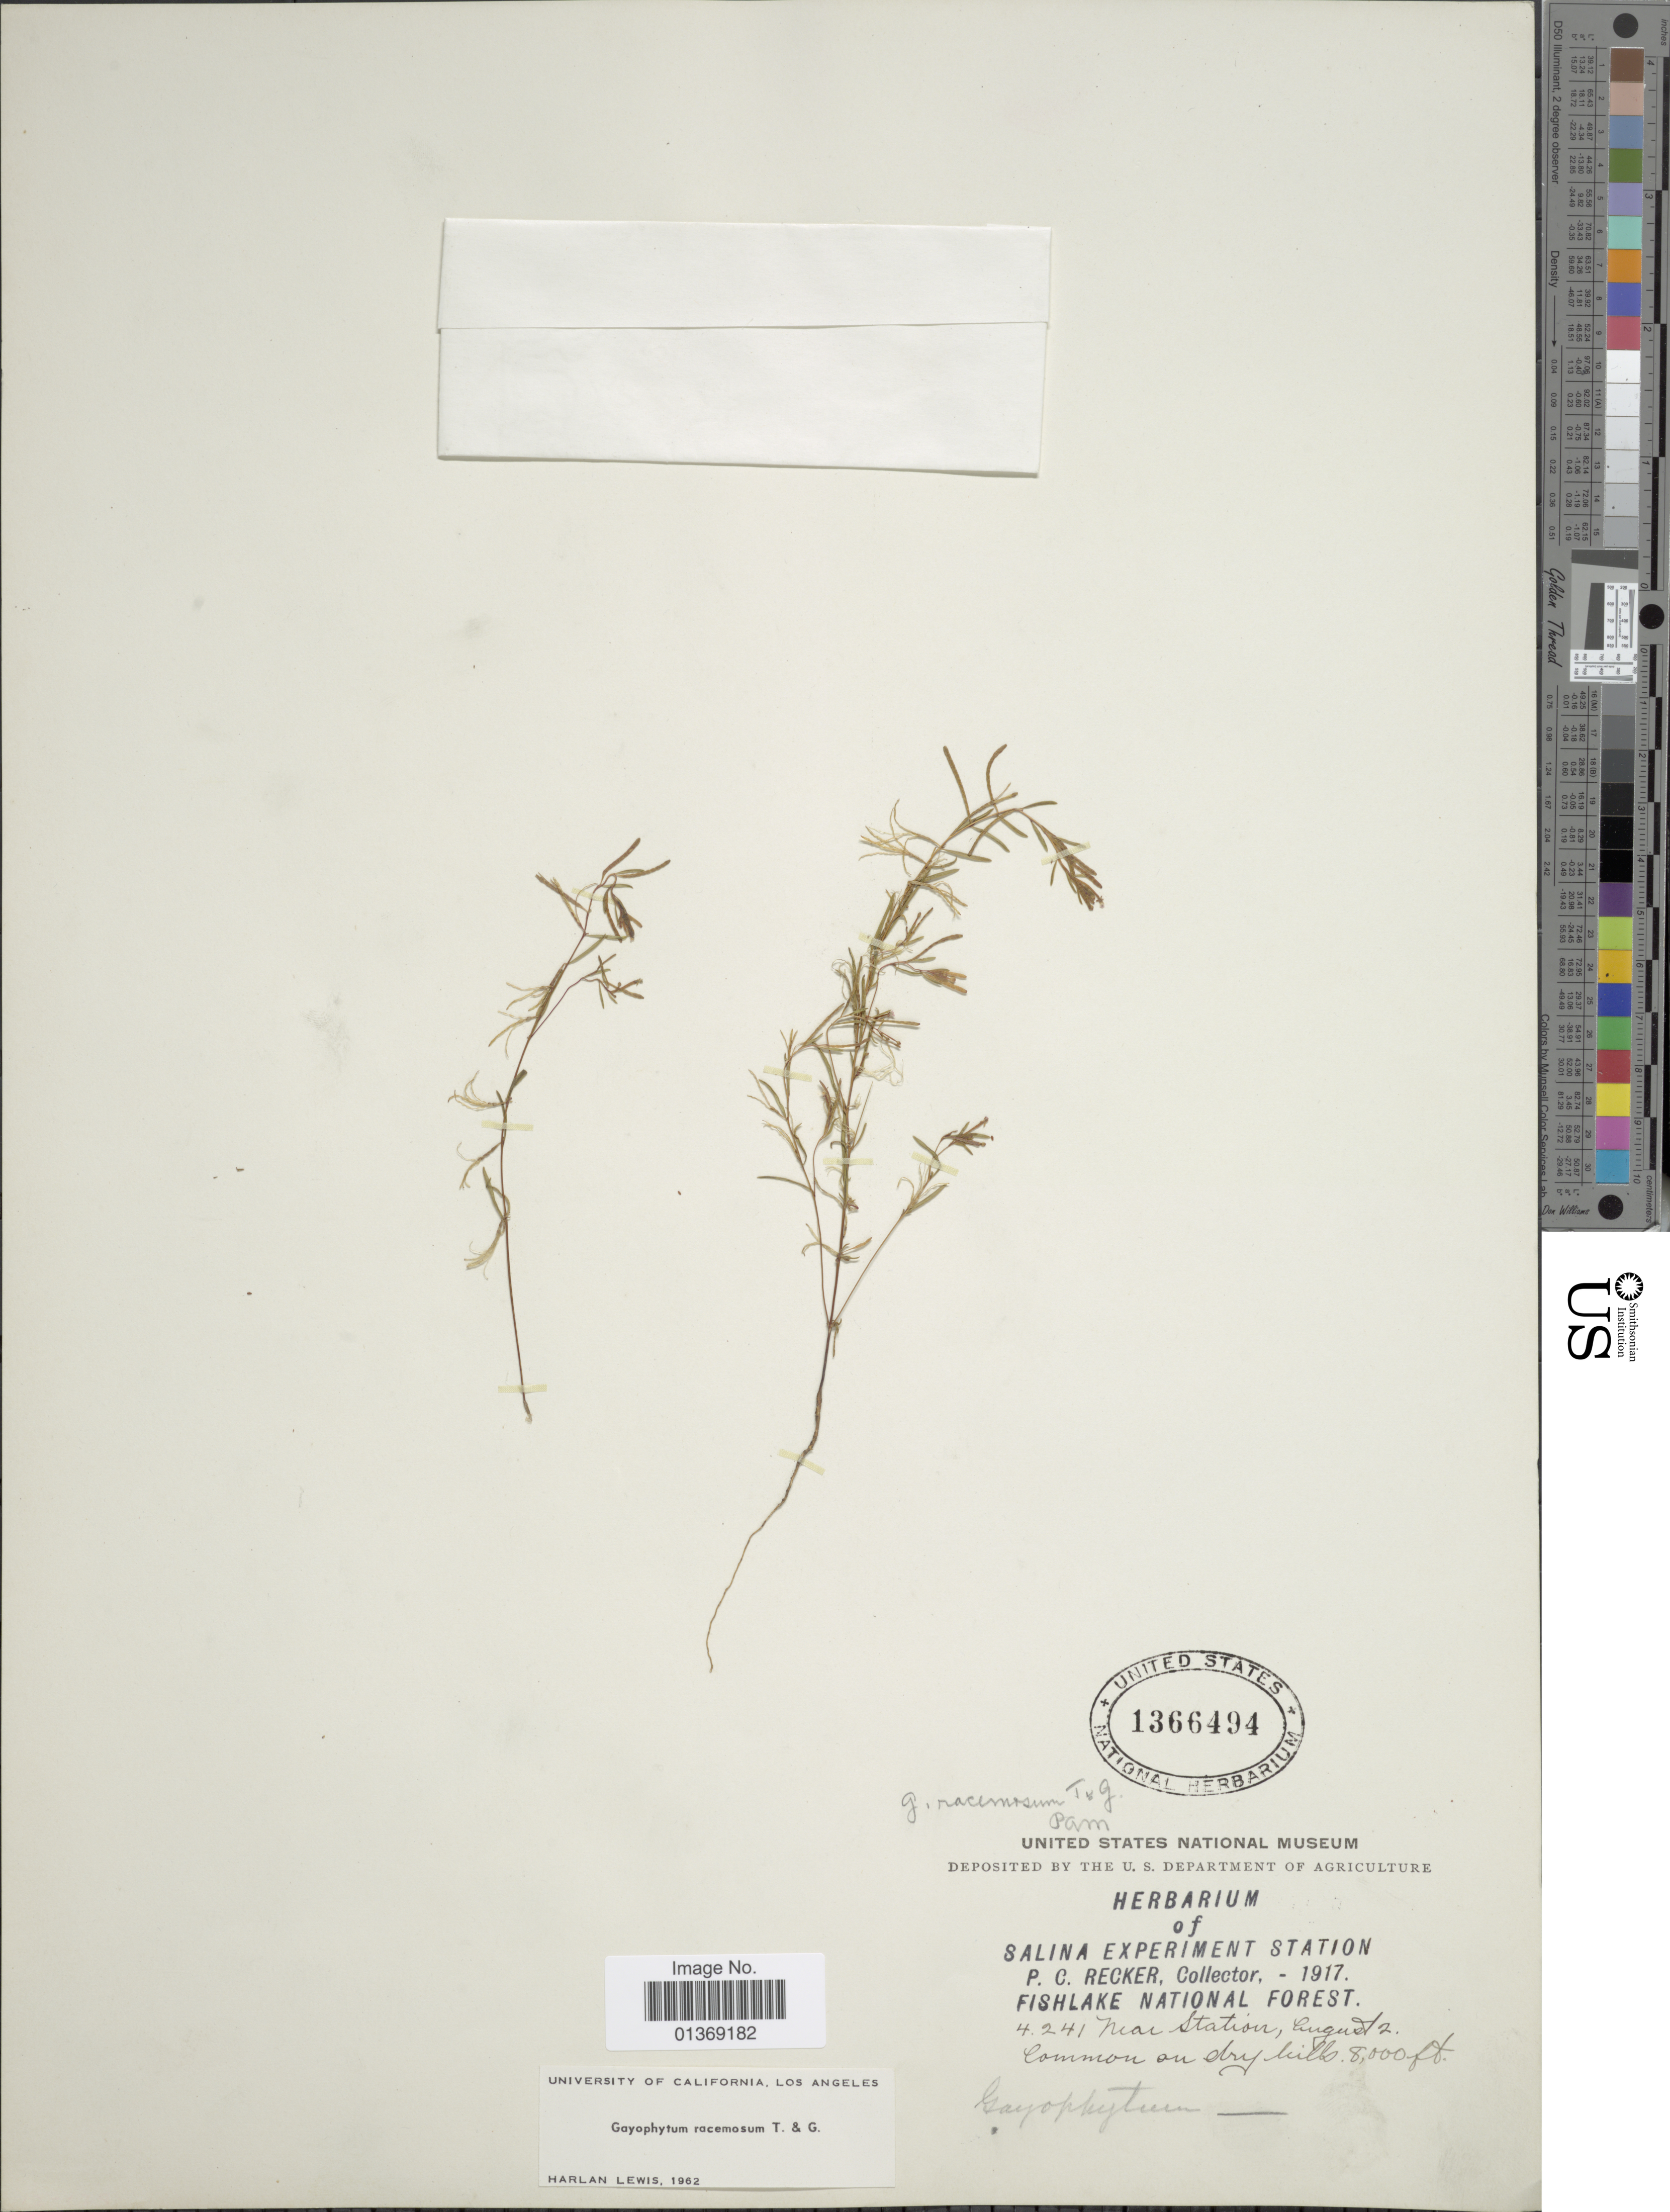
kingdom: Plantae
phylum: Tracheophyta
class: Magnoliopsida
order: Myrtales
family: Onagraceae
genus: Gayophytum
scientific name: Gayophytum racemosum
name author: Torr. & A. Gray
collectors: P. Recker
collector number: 4241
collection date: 1917-08-02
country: United States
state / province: Utah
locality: Fishlake National Forest, near station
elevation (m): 2438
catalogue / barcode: US 1366494